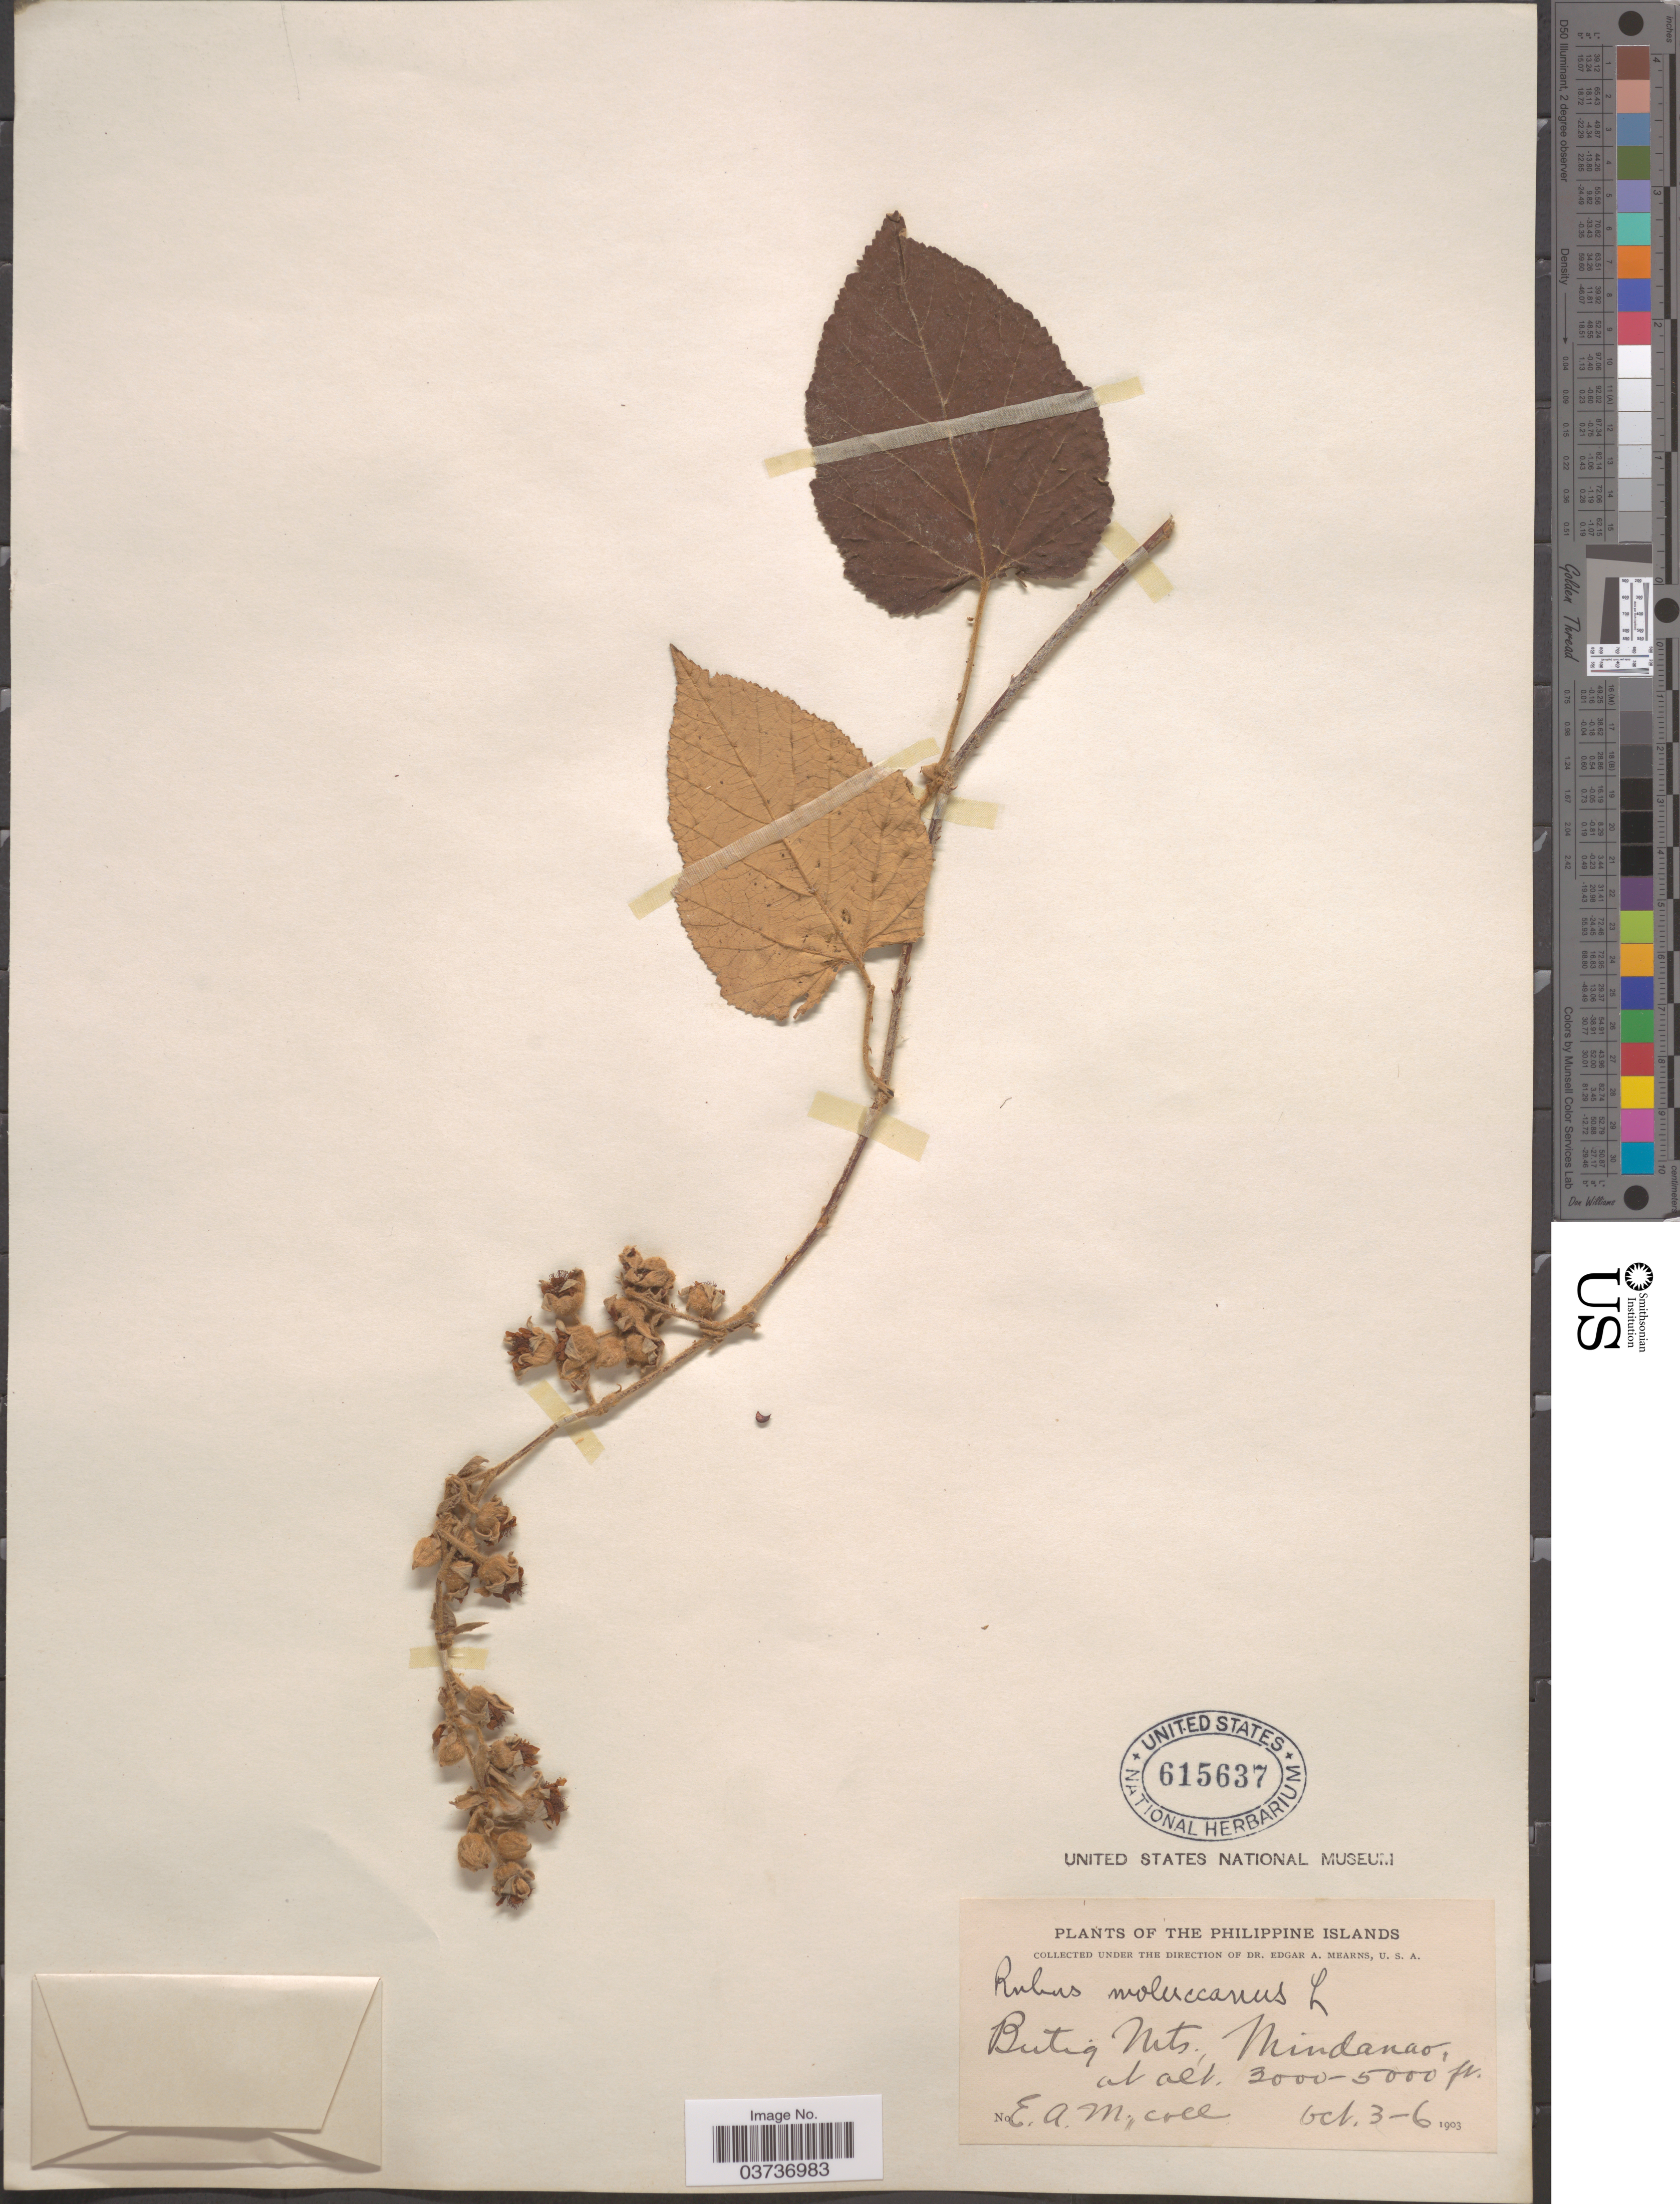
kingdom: Plantae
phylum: Tracheophyta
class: Magnoliopsida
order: Rosales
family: Rosaceae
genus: Rubus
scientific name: Rubus moluccanus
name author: L.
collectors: E. A. Mearns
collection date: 1903-10-03/1903-10-06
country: Philippines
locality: Butig Mts., Mindanao.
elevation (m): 914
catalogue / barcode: US 615637